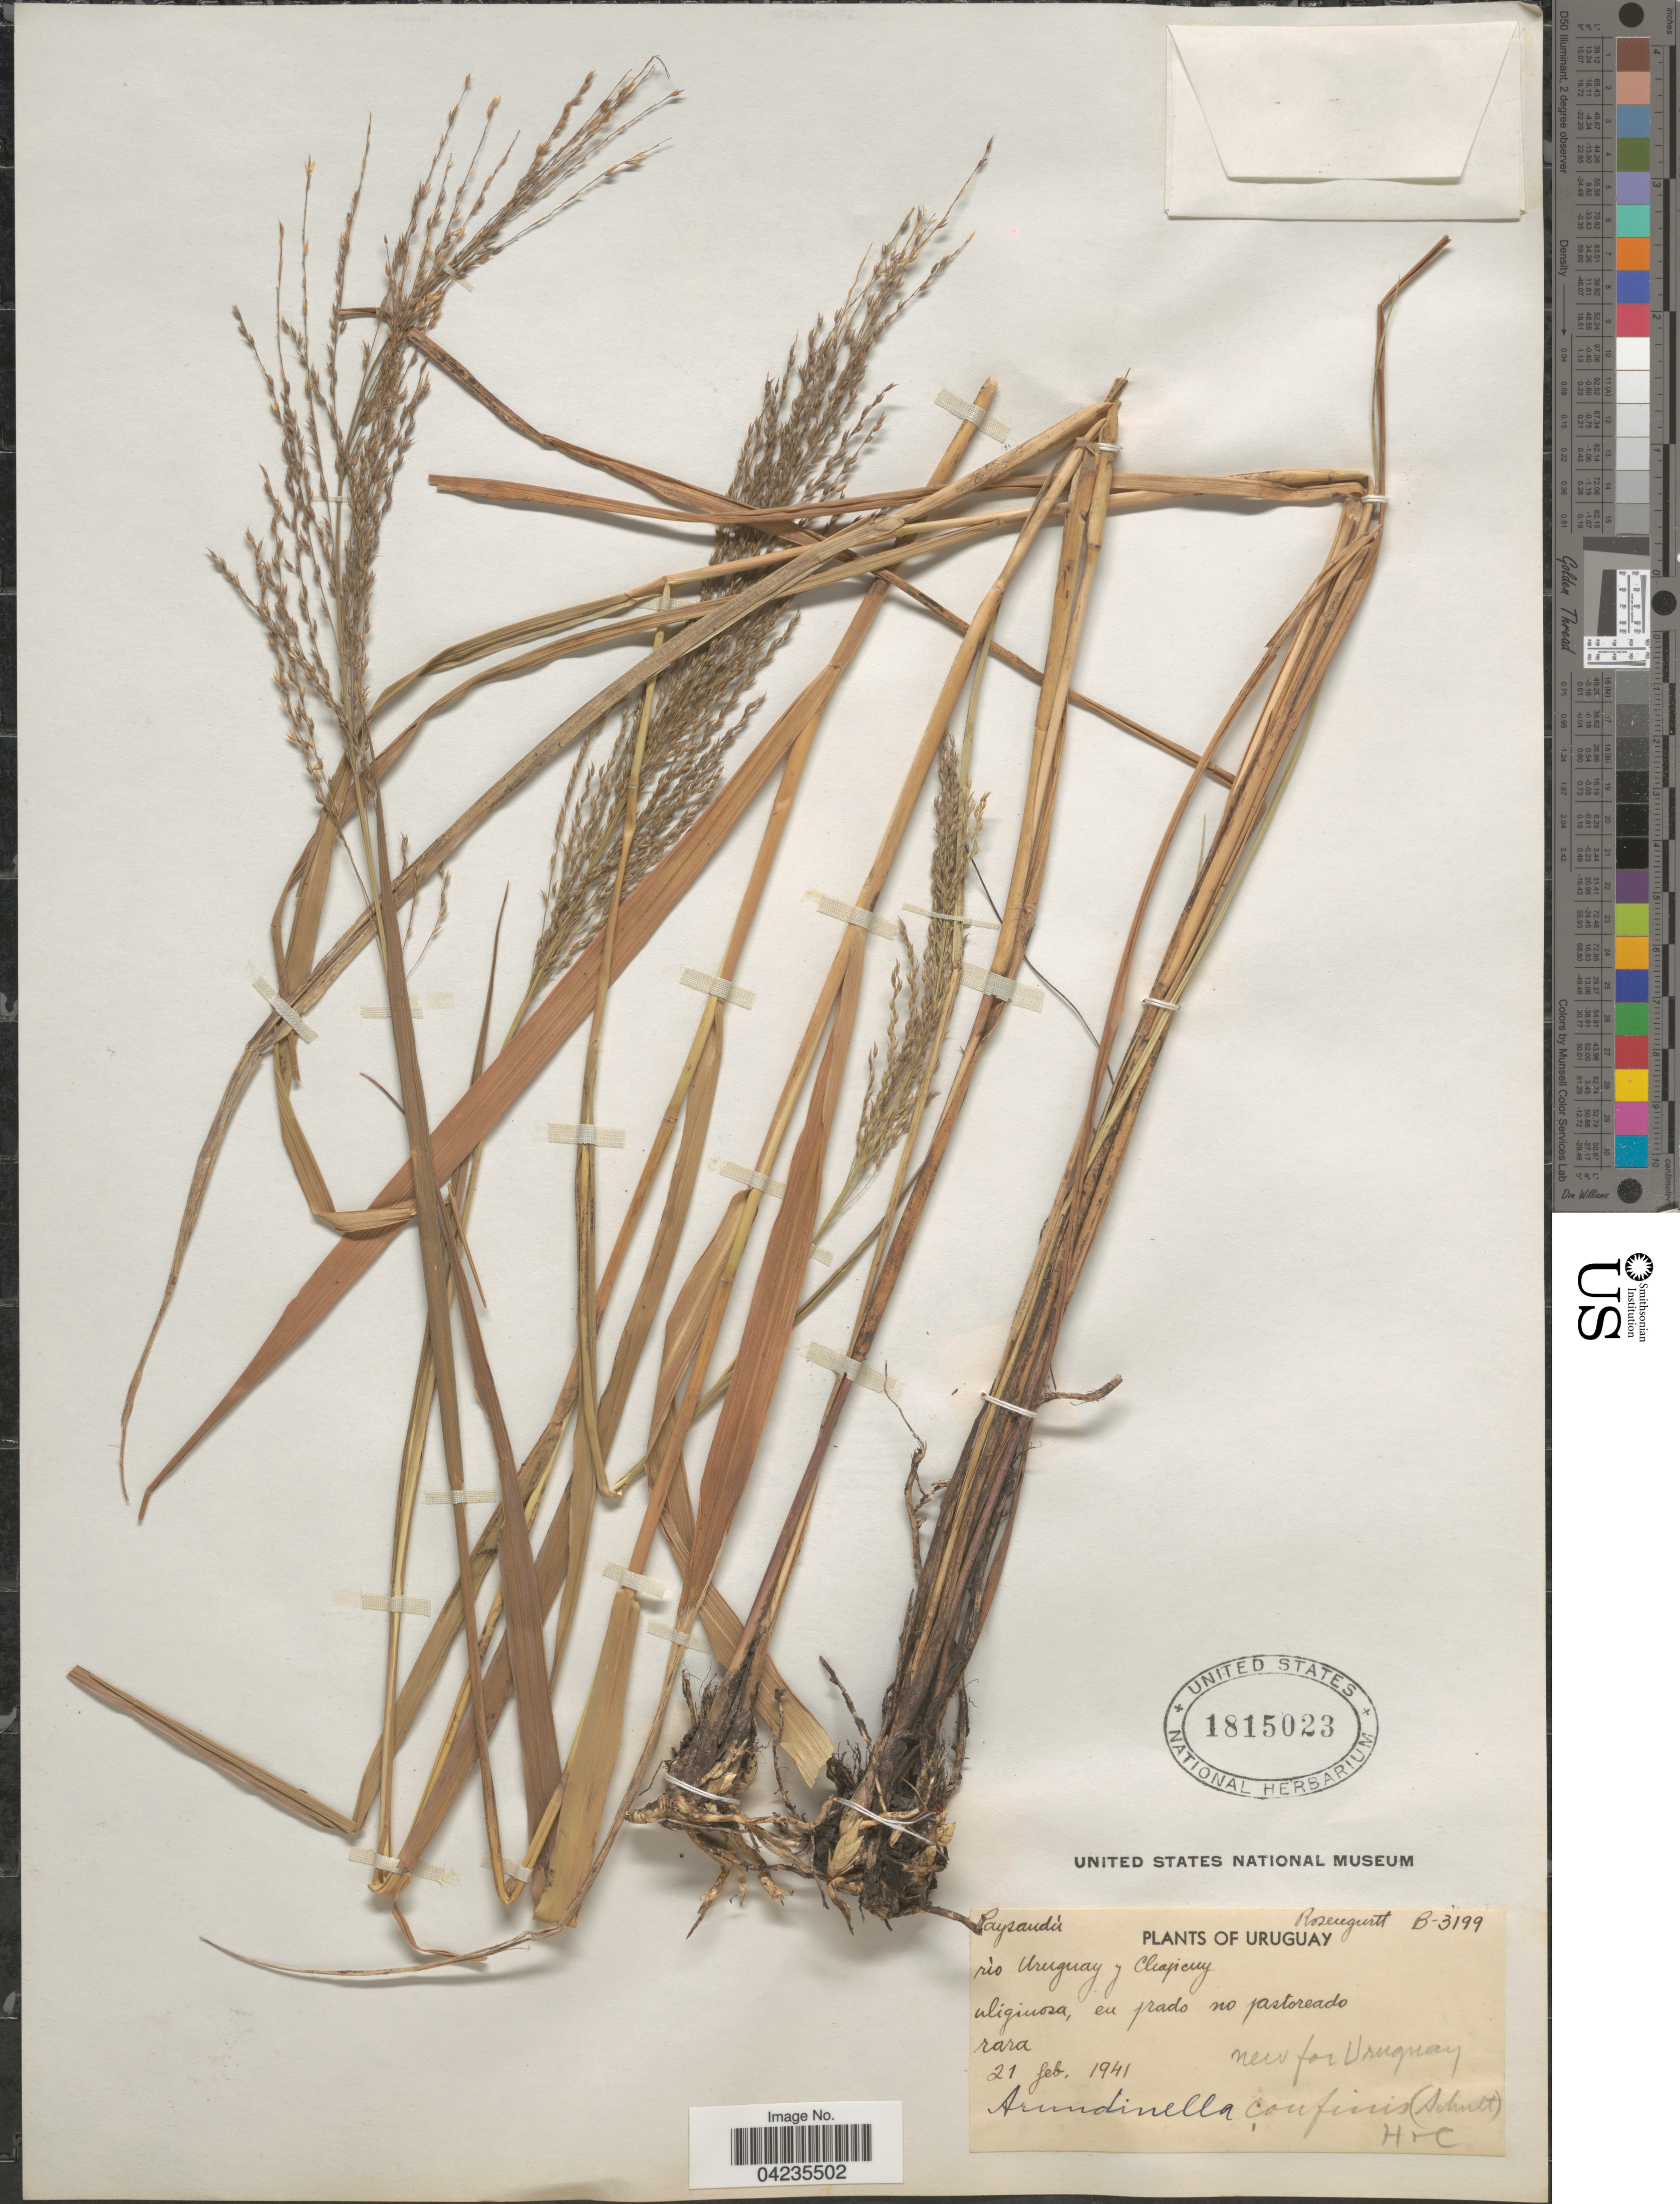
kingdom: Plantae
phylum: Tracheophyta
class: Liliopsida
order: Poales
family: Poaceae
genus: Arundinella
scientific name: Arundinella hispida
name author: (Humb. & Bonpl. ex Willd.) Kuntze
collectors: Rosengurtt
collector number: B-3199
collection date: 1941-02-21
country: Uruguay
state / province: Paysandu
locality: Río Uruguay y Chapicuy.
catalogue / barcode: US 1815023